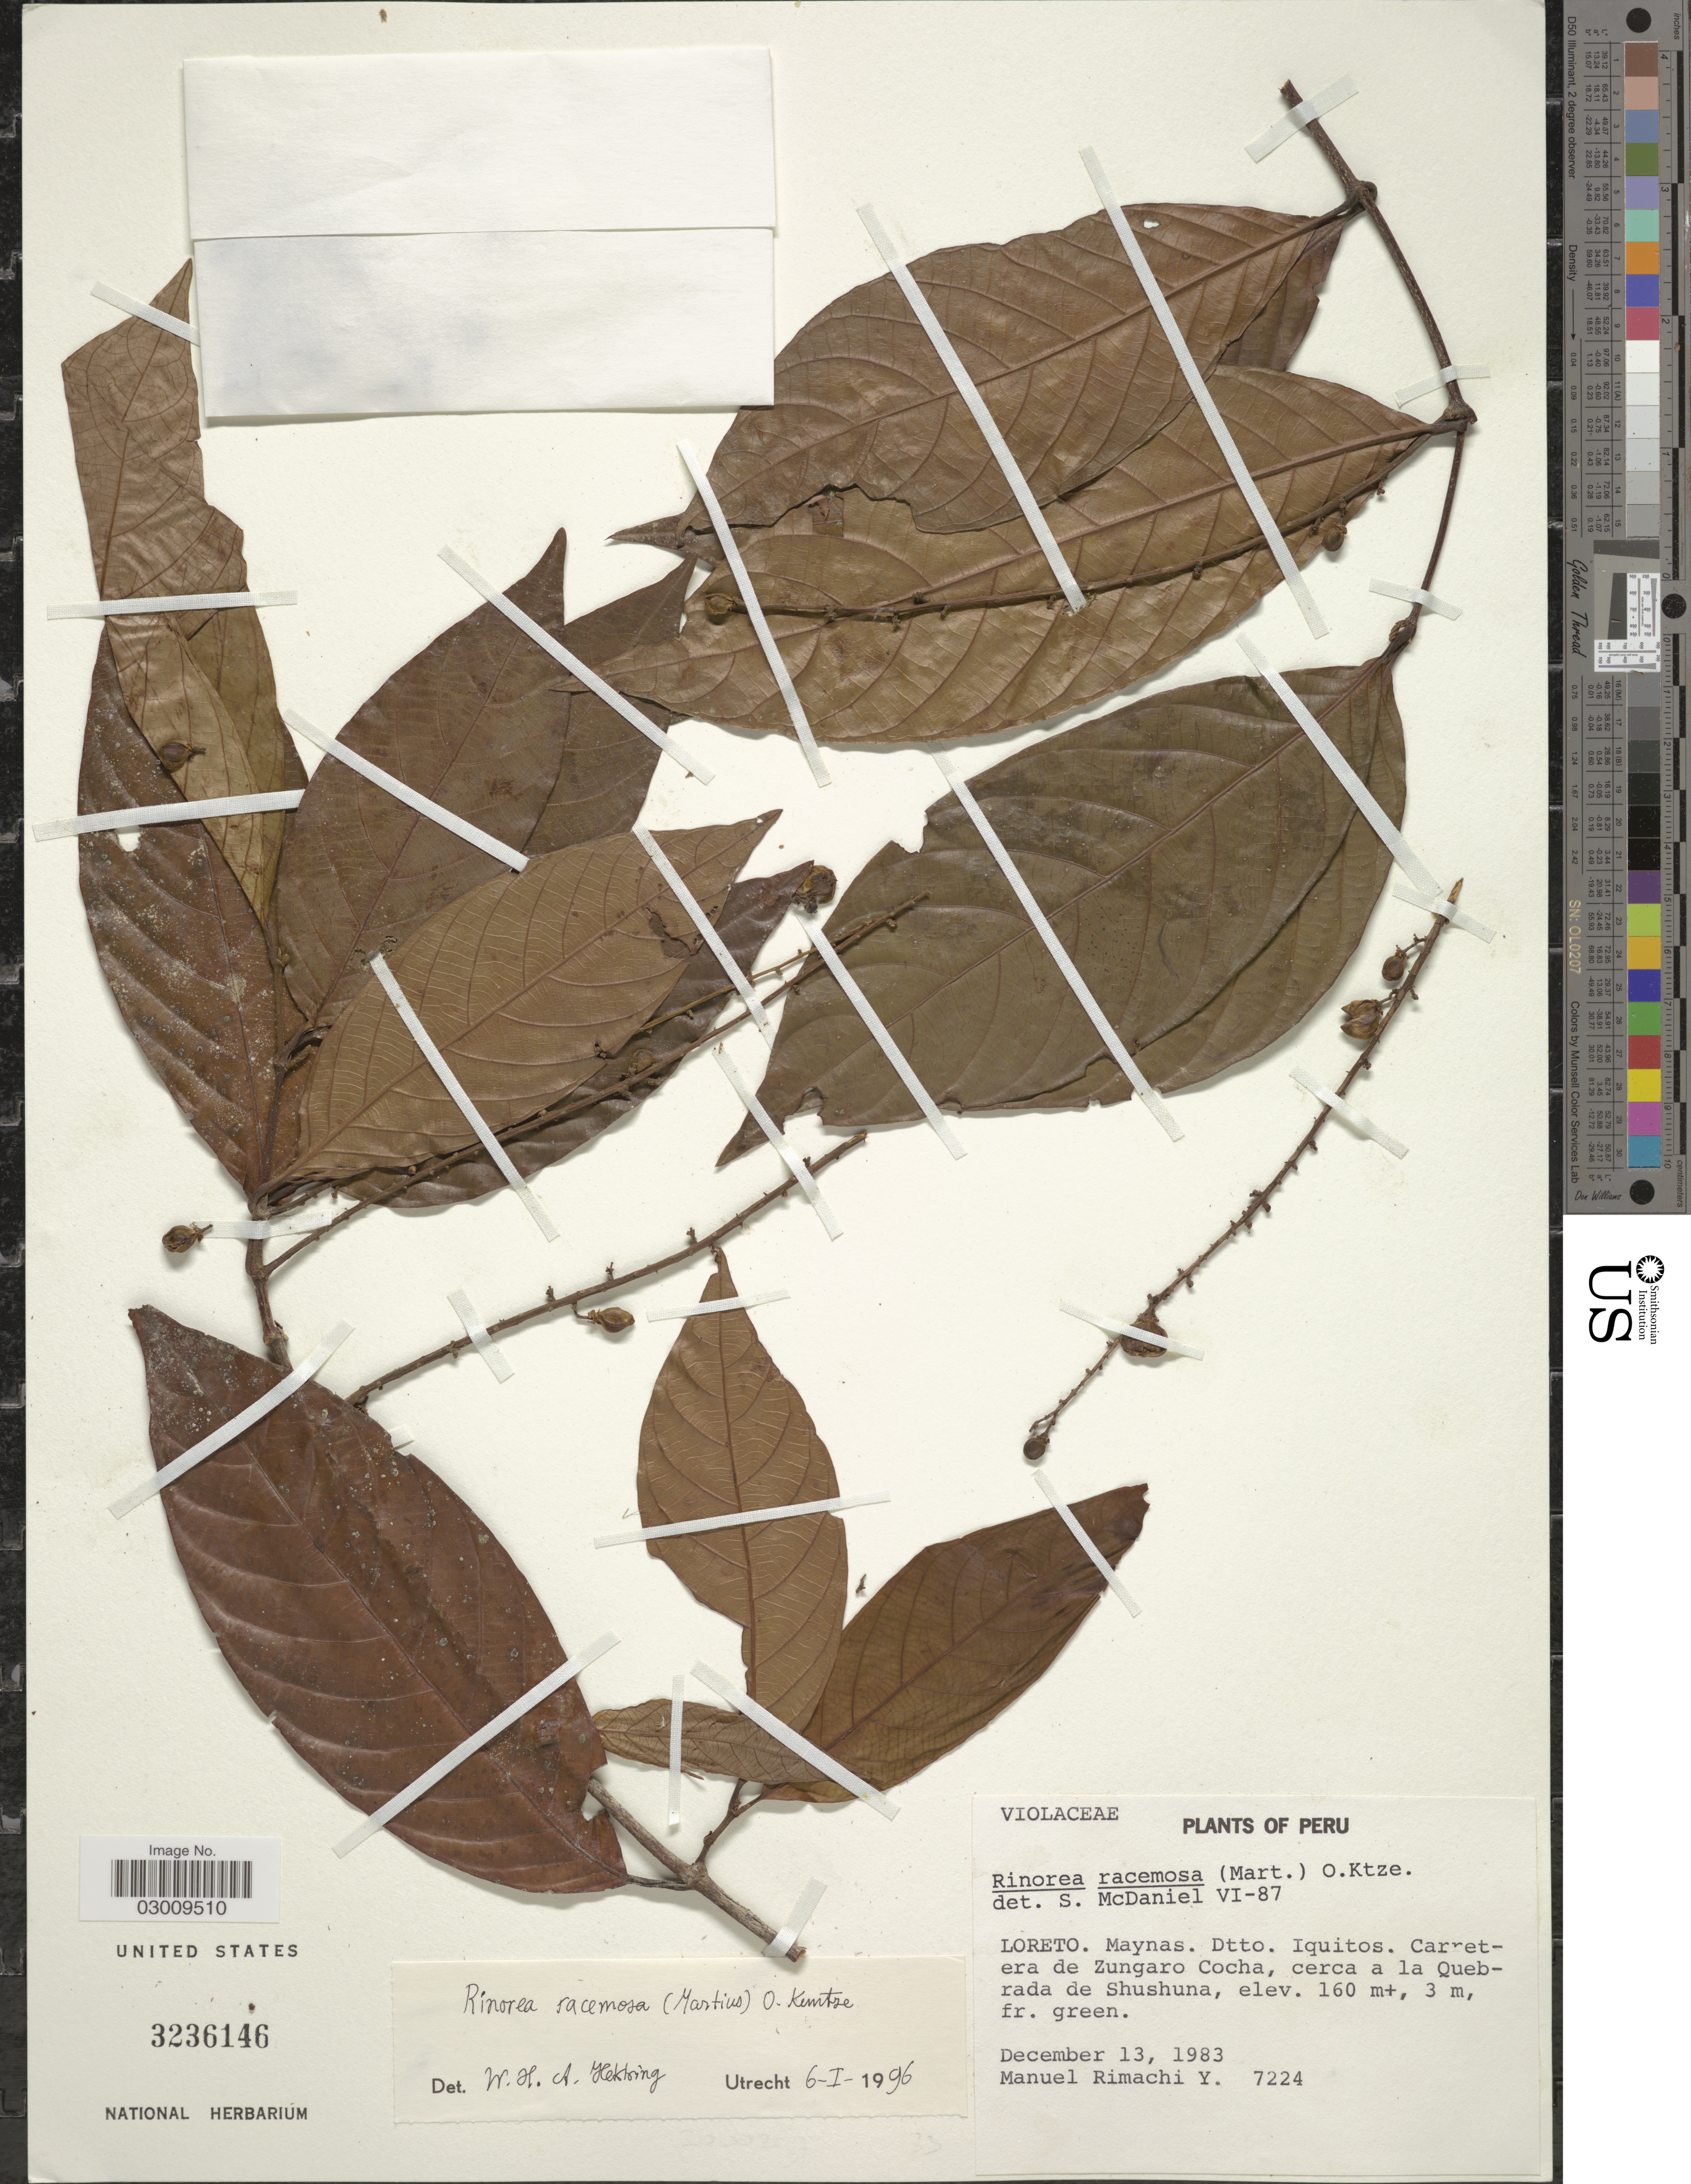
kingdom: Plantae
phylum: Tracheophyta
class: Magnoliopsida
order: Malpighiales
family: Violaceae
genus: Rinorea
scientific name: Rinorea racemosa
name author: (Mart.) Kuntze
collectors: M. Rimachi Y.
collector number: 7224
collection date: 1983-12-13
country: Peru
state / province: Loreto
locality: Maynas. Dtto. Iquitos. Carretera de Zungaro Cocha, cerca a la Quebrada de Shushuna.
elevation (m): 160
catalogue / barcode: US 3236146